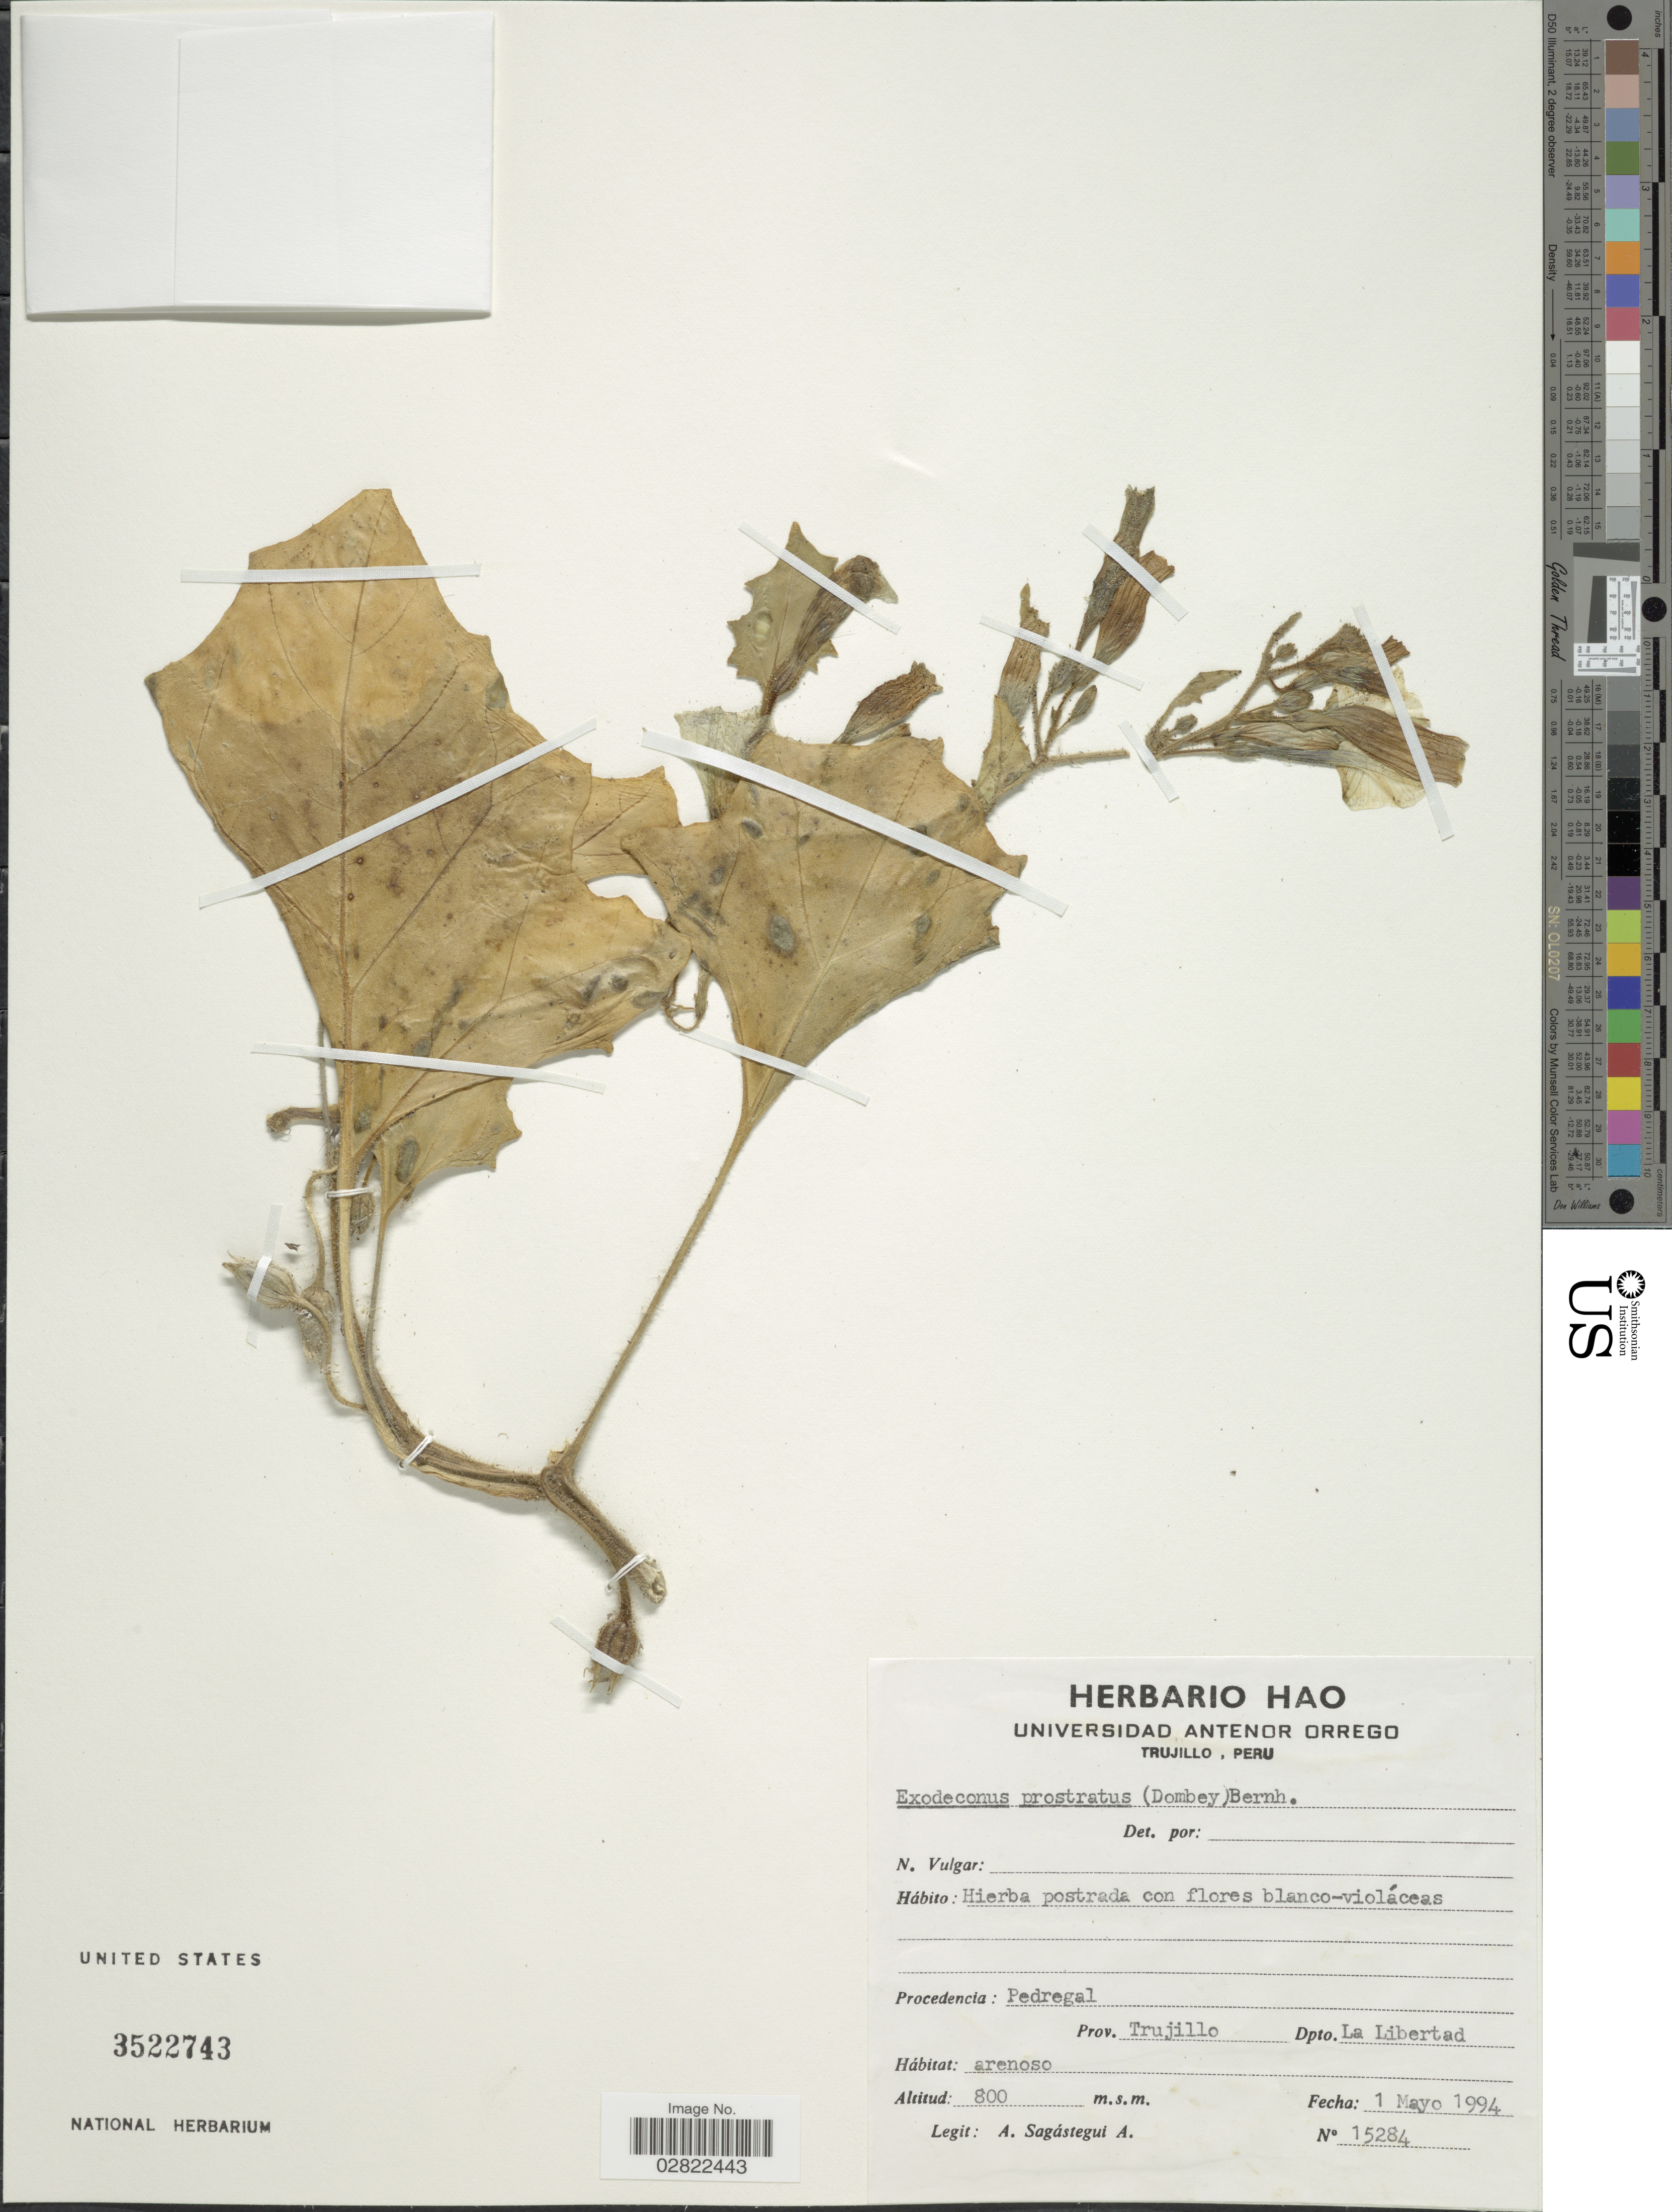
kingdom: Plantae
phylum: Tracheophyta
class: Magnoliopsida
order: Solanales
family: Solanaceae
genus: Exodeconus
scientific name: Exodeconus prostratus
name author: (L'Hér.) Raf.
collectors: A. Sagástegui A.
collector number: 15284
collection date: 1994-05-01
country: Peru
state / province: La Libertad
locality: Pedregal, Prov. Trujillo, Dpto. La Libertad.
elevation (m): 800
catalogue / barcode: US 3522743